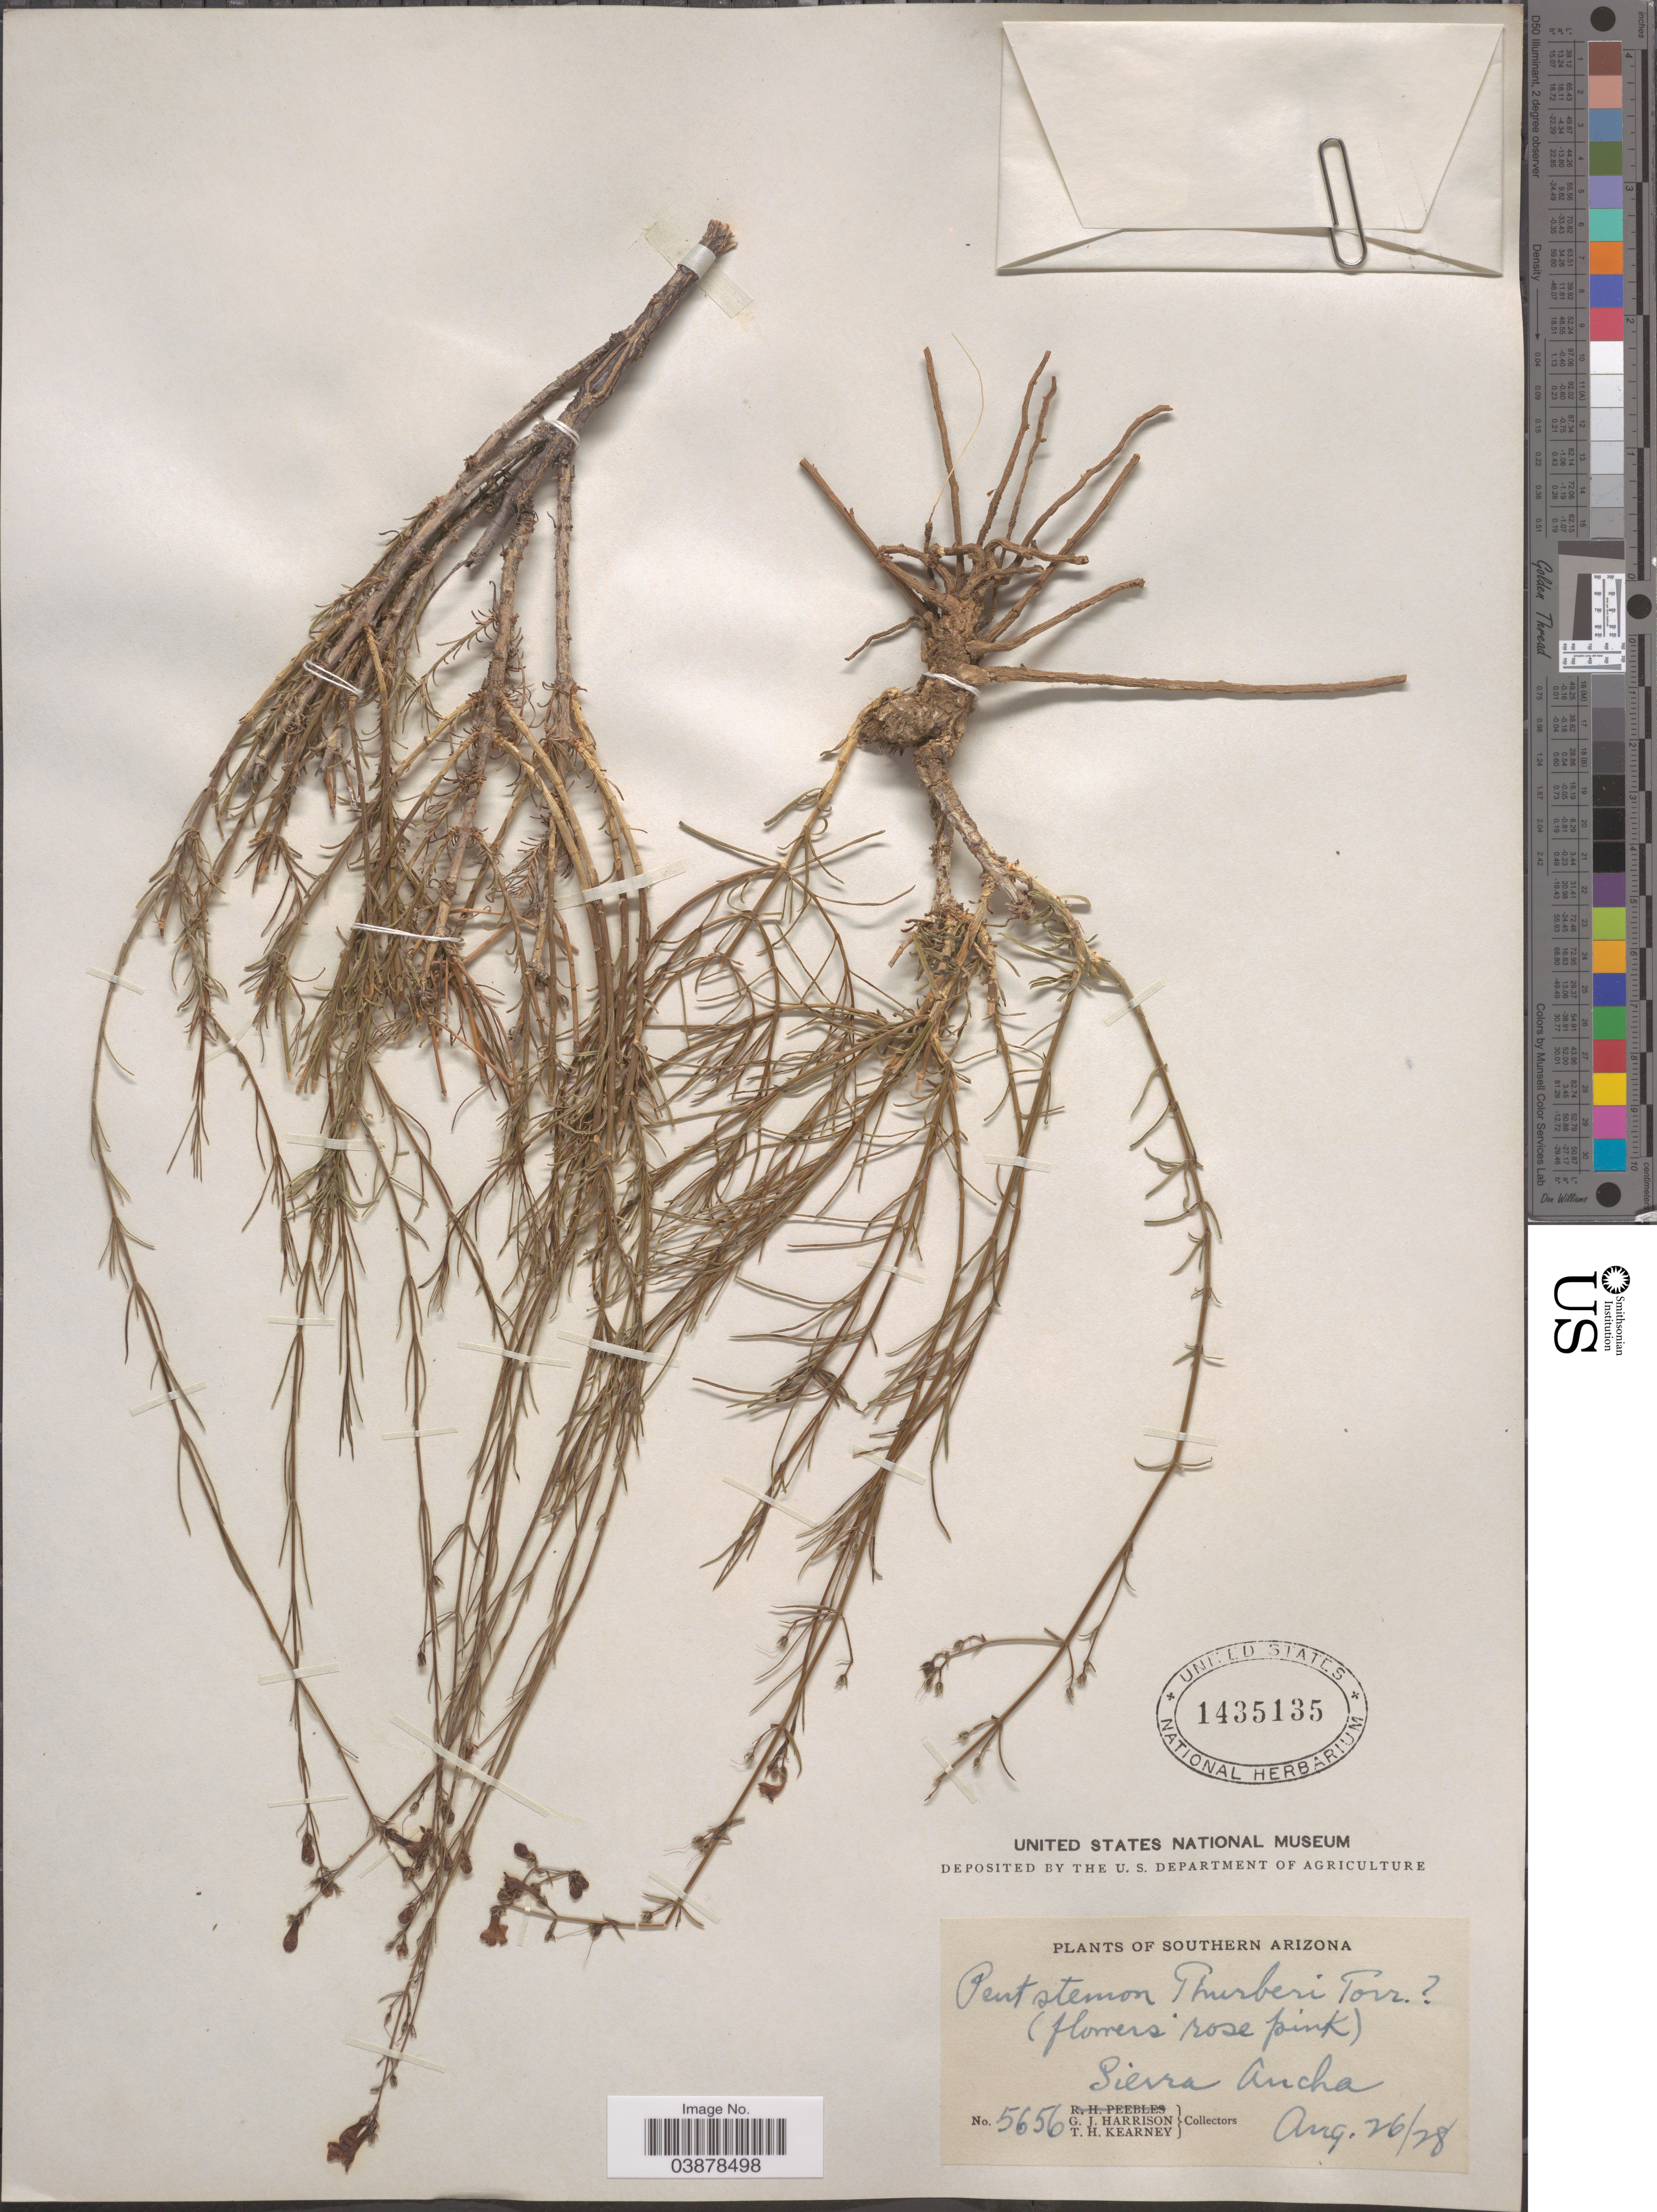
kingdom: Plantae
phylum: Tracheophyta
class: Magnoliopsida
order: Lamiales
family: Plantaginaceae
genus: Penstemon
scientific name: Penstemon thurberi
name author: Torr.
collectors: G. J. Harrison & T. H. Kearney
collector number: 5656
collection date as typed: Transcribed d/m/y: 26/8/28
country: United States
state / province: Arizona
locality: Southern Arizona. Sierra Ancha.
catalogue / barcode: US 1435135